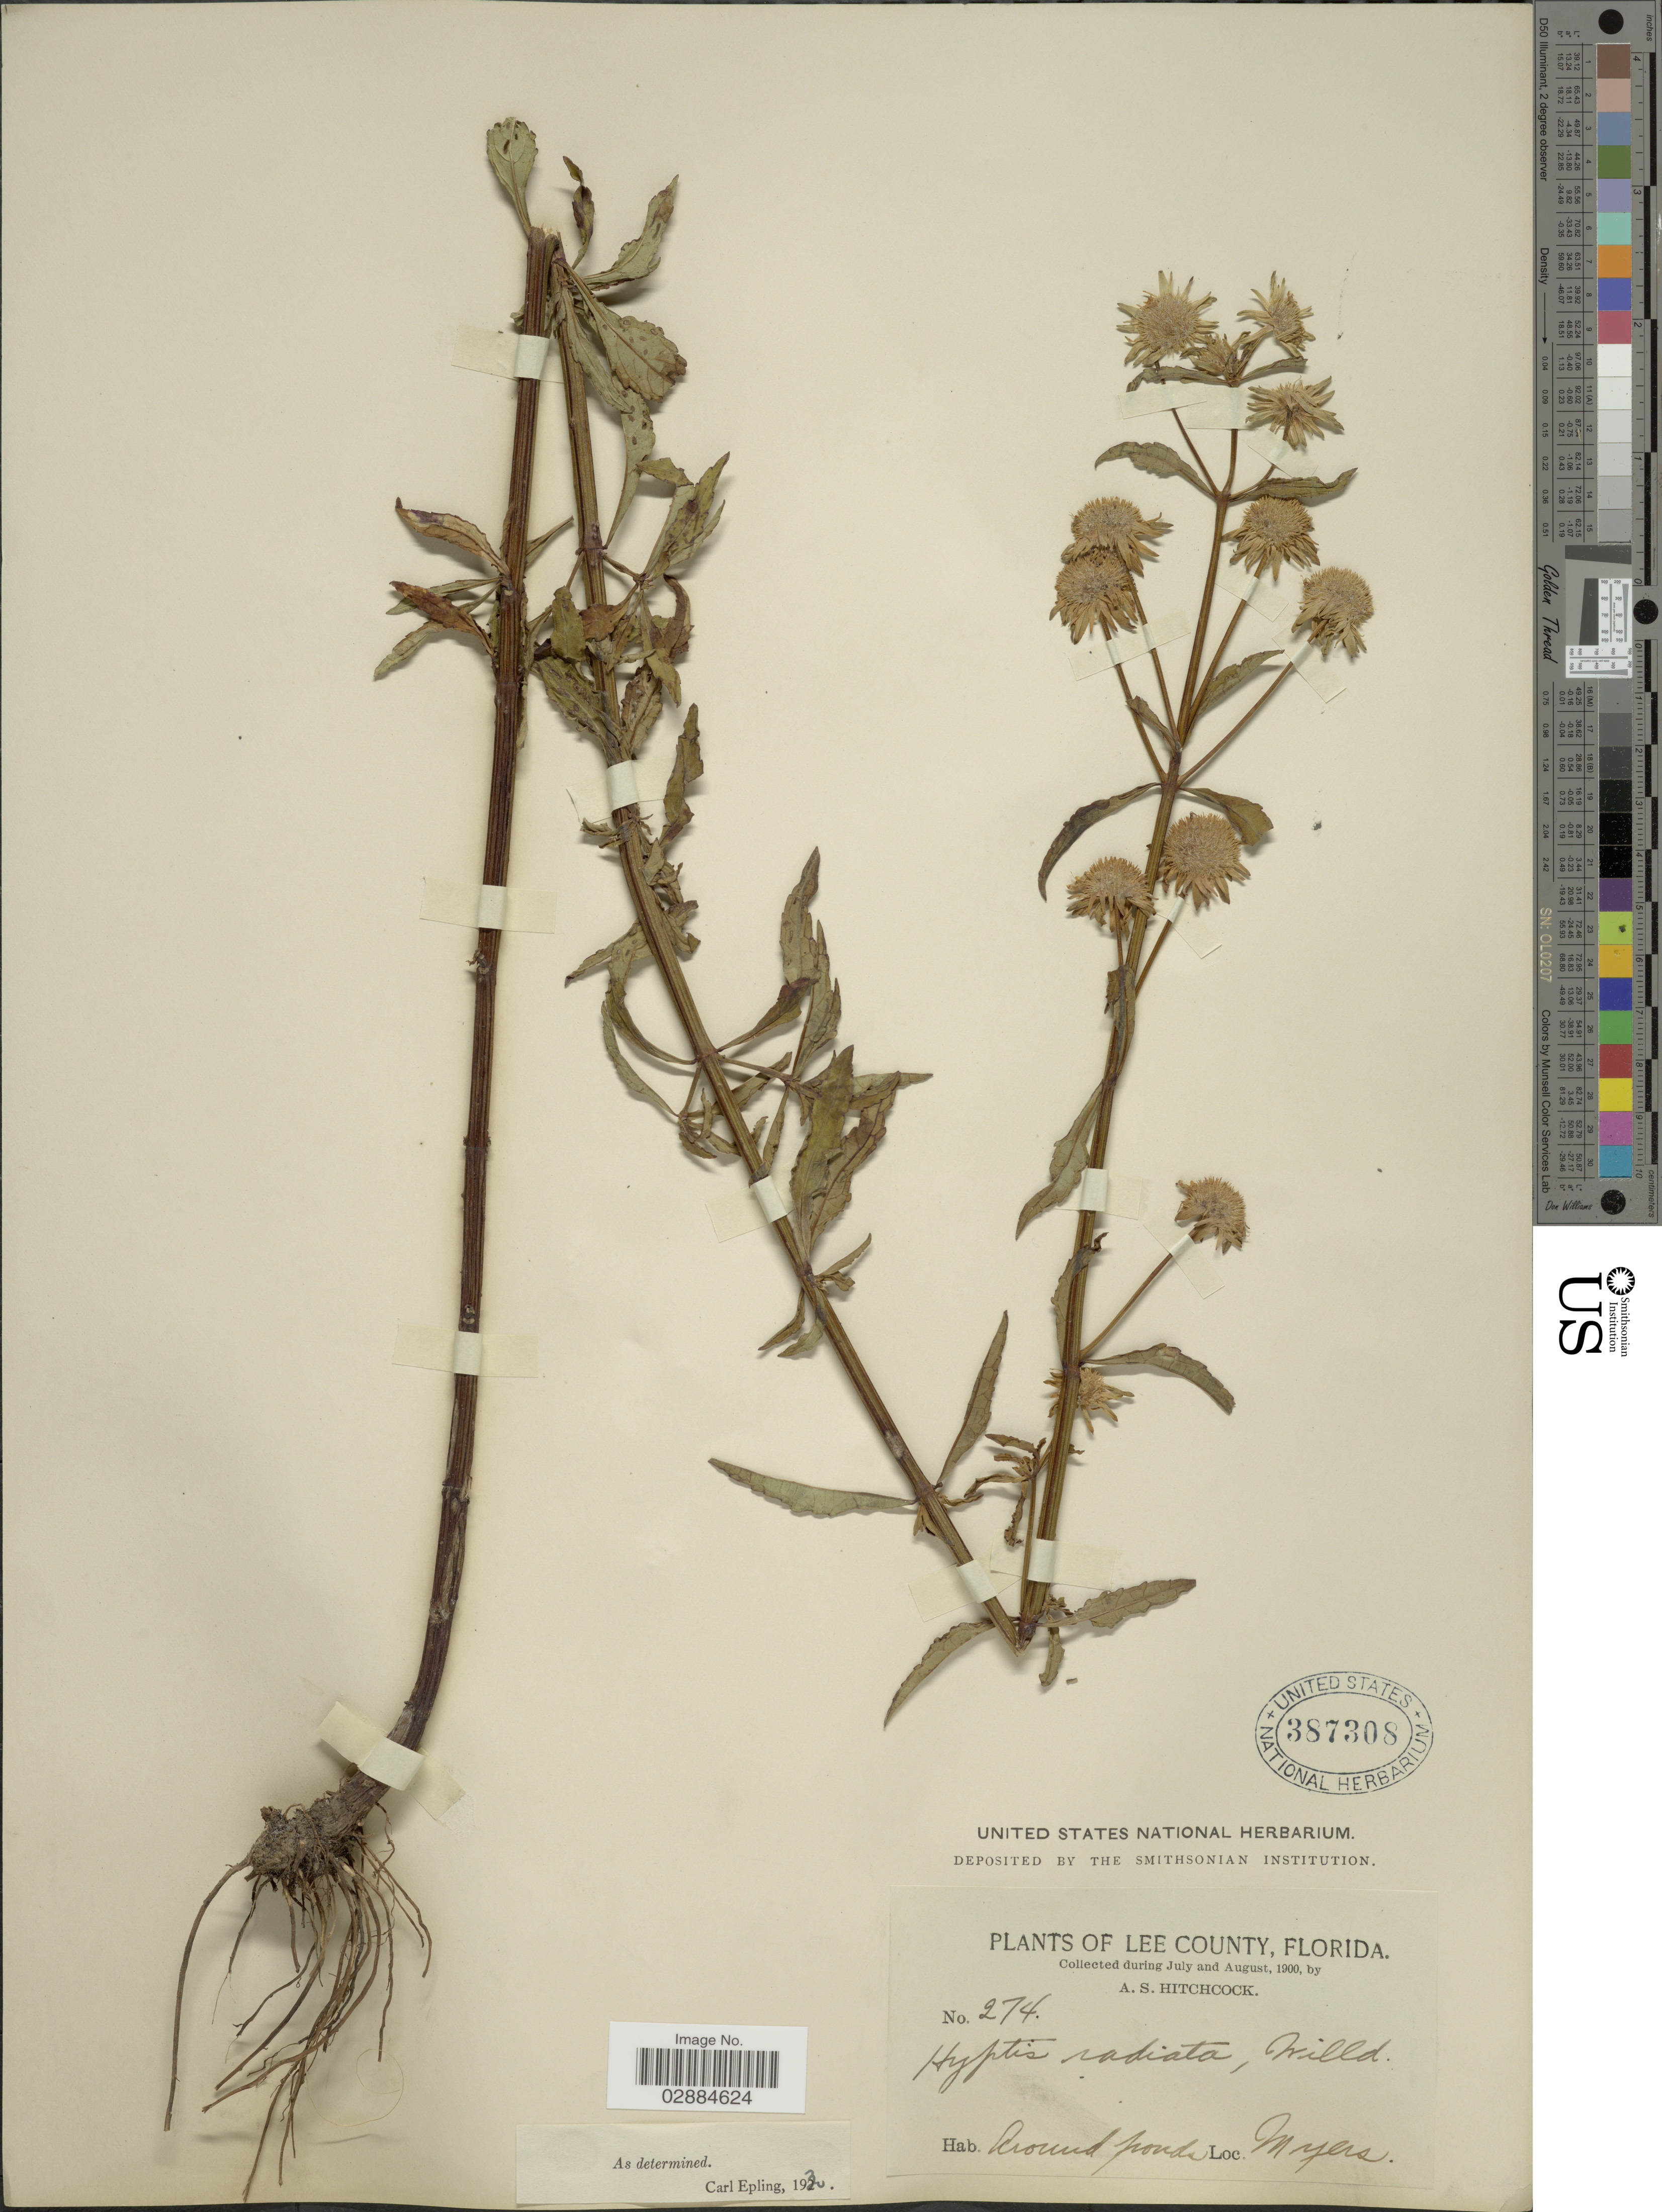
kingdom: Plantae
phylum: Tracheophyta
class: Magnoliopsida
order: Lamiales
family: Lamiaceae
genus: Hyptis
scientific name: Hyptis radiata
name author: Kunth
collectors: A. S. Hitchcock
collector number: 274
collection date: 1900-07/1900-08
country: United States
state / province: Florida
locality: Lee County, Around ponds, Myers.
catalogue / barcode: US 387308